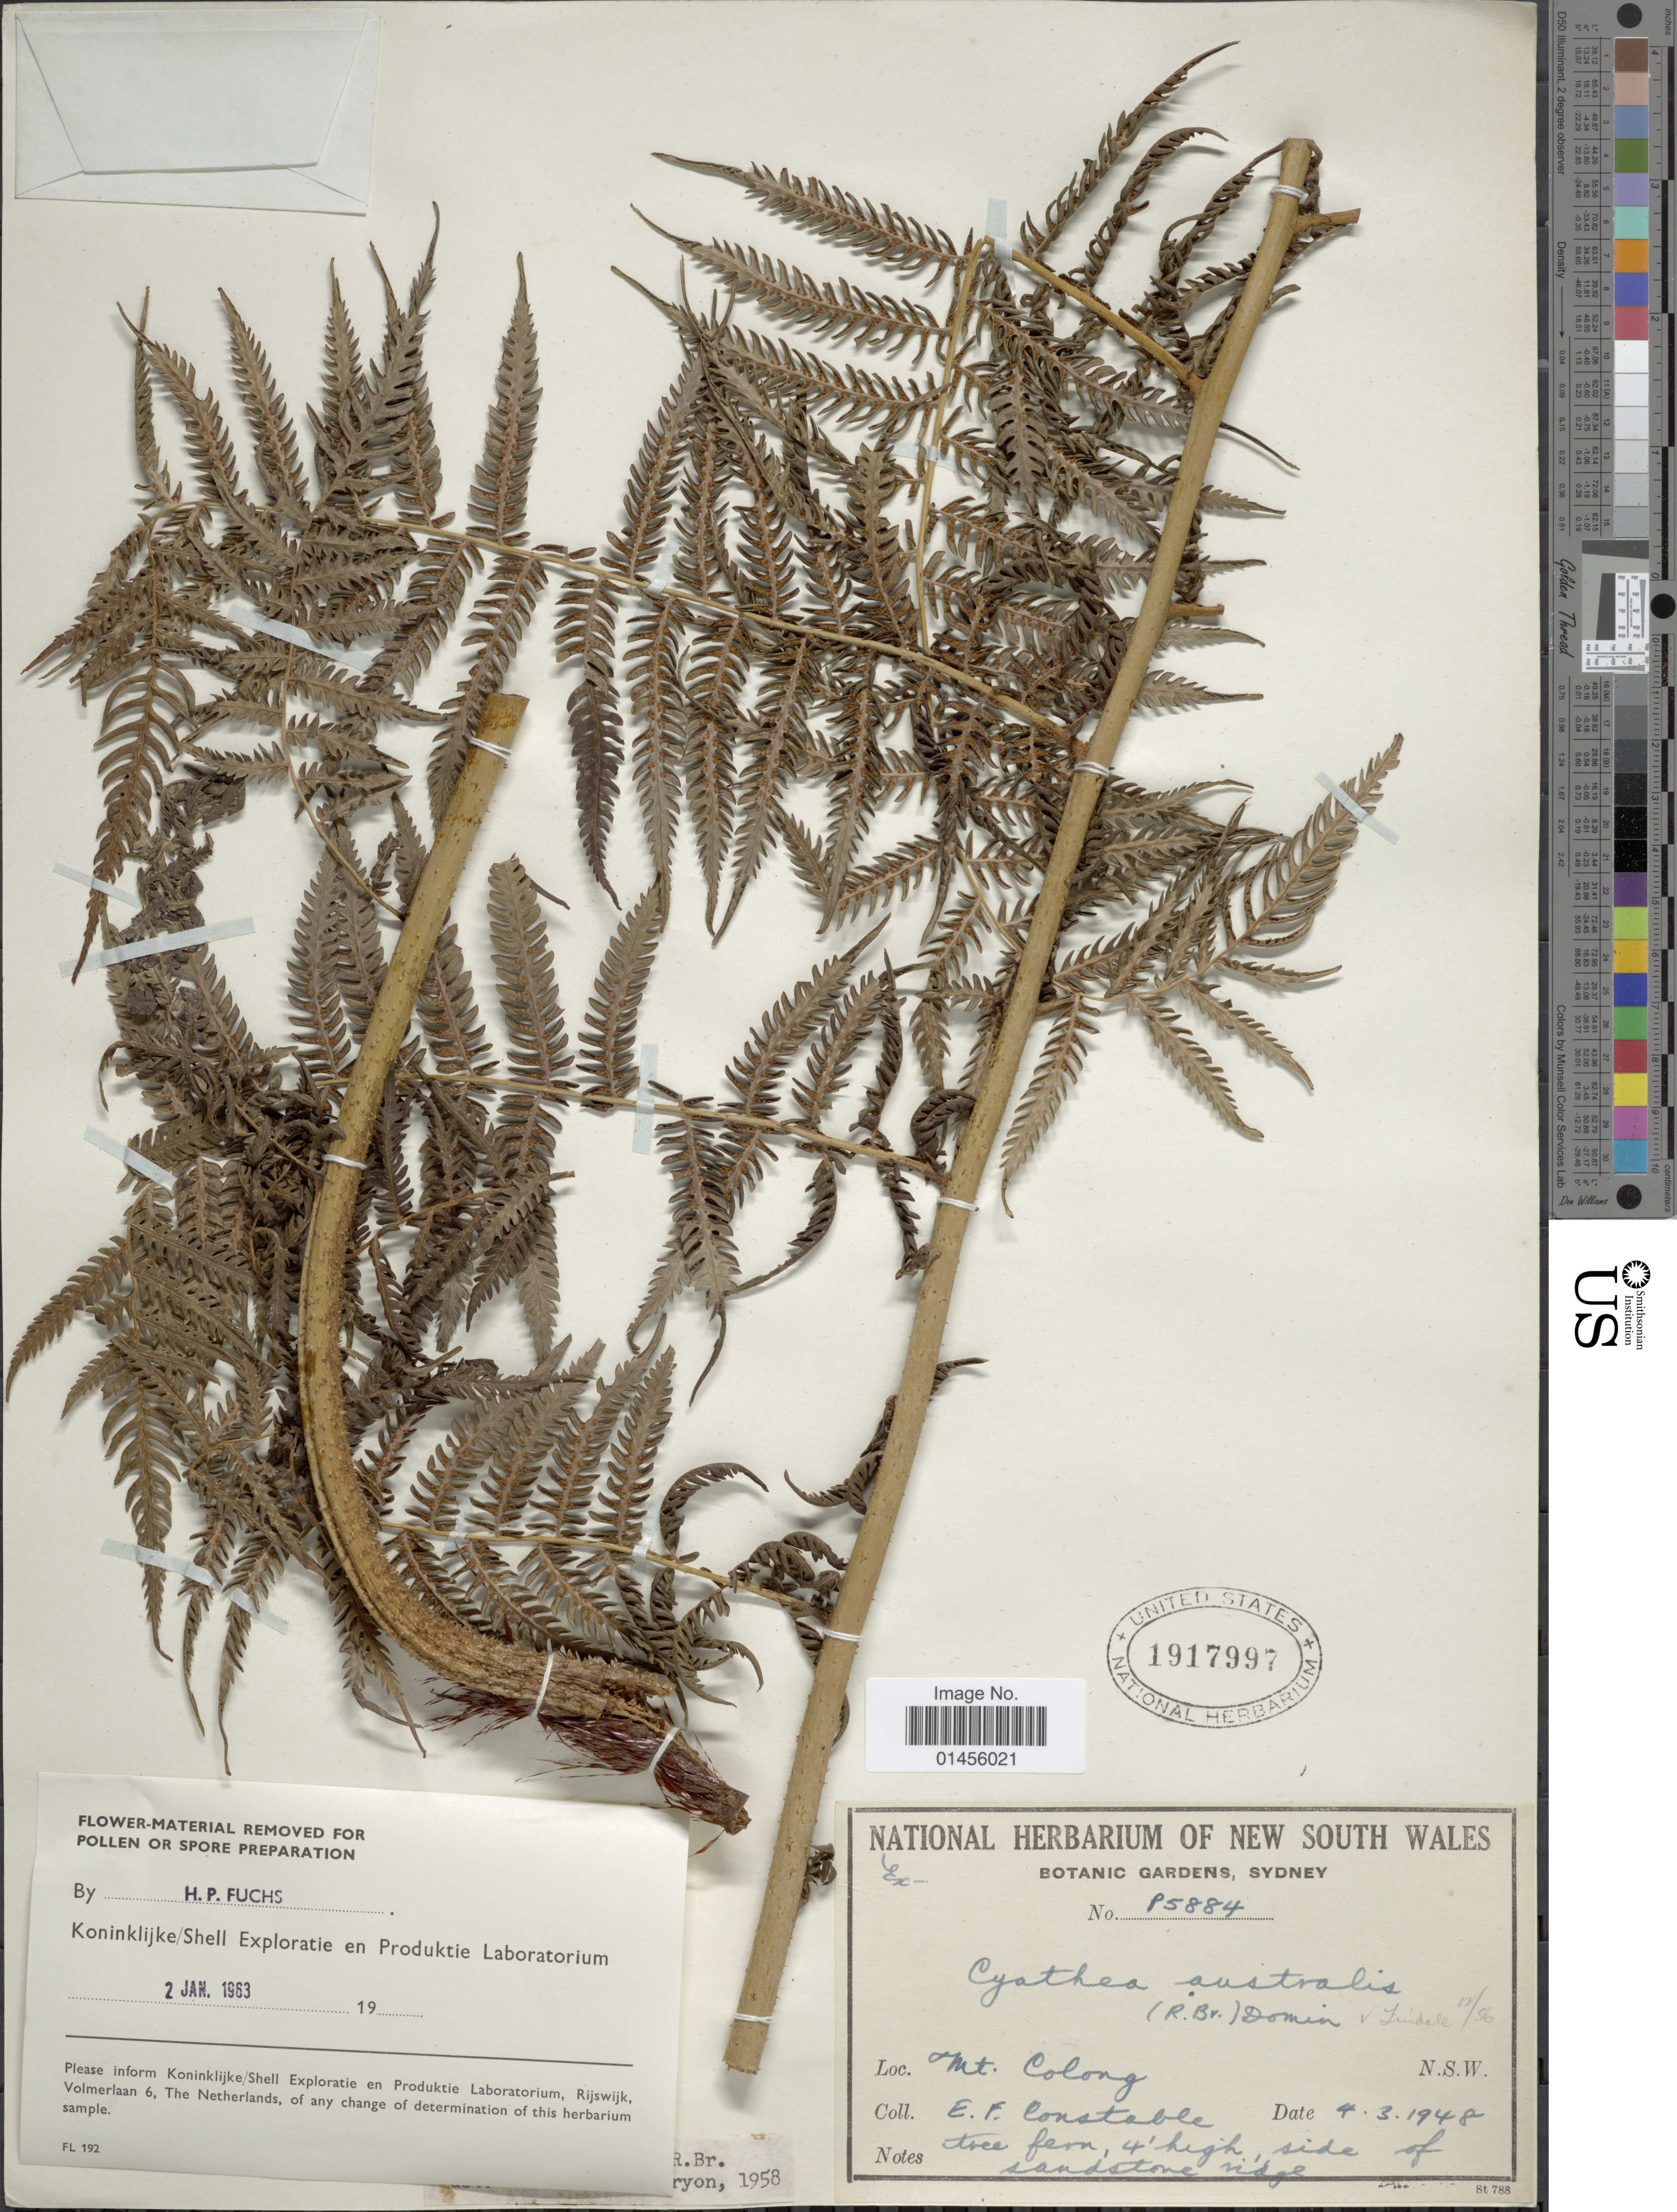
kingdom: Plantae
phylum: Tracheophyta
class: Polypodiopsida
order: Cyatheales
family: Cyatheaceae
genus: Alsophila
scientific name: Alsophila australis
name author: R. Br.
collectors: E. F. Constable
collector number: P5884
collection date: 1948-03-04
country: Australia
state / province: New South Wales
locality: Mt. Colong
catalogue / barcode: US 1917997